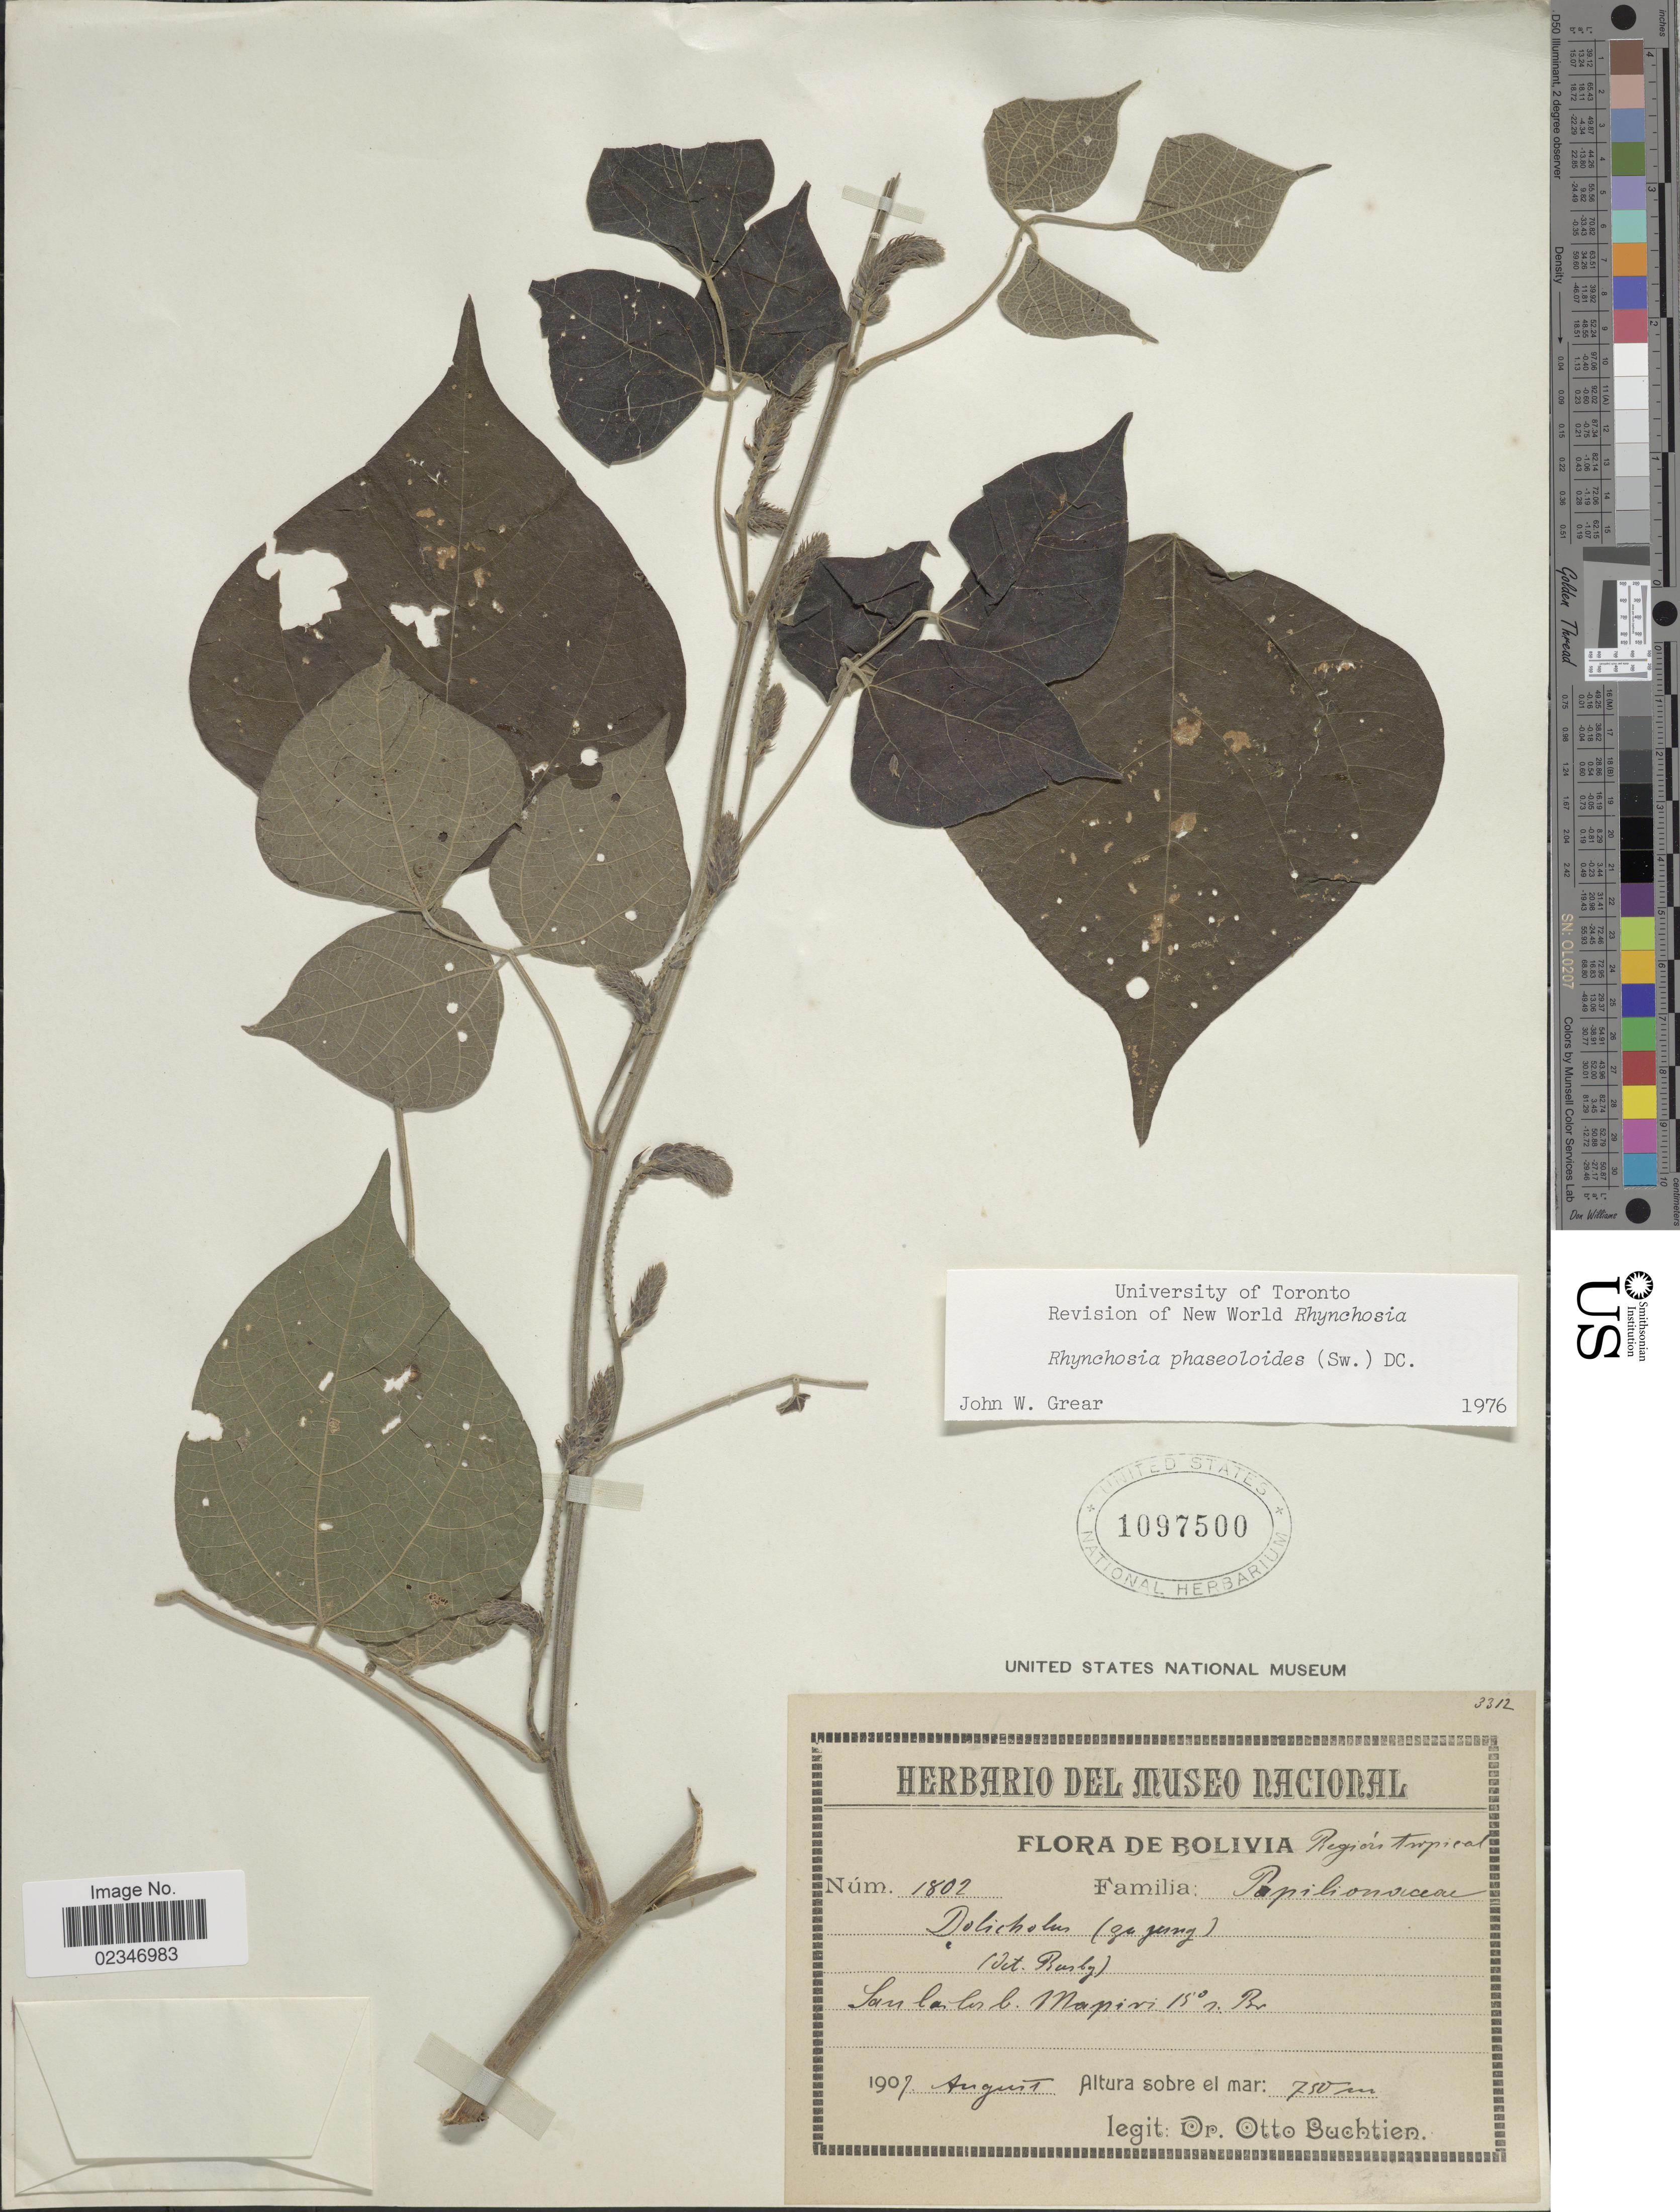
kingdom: Plantae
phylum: Tracheophyta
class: Magnoliopsida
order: Fabales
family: Fabaceae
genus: Rhynchosia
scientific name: Rhynchosia phaseoloides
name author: (Sw.) DC.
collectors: O. Buchtien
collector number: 1802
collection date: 1907-08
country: Bolivia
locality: San Carlos bei Mapiri 15° s. Br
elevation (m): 750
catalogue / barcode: US 1097500